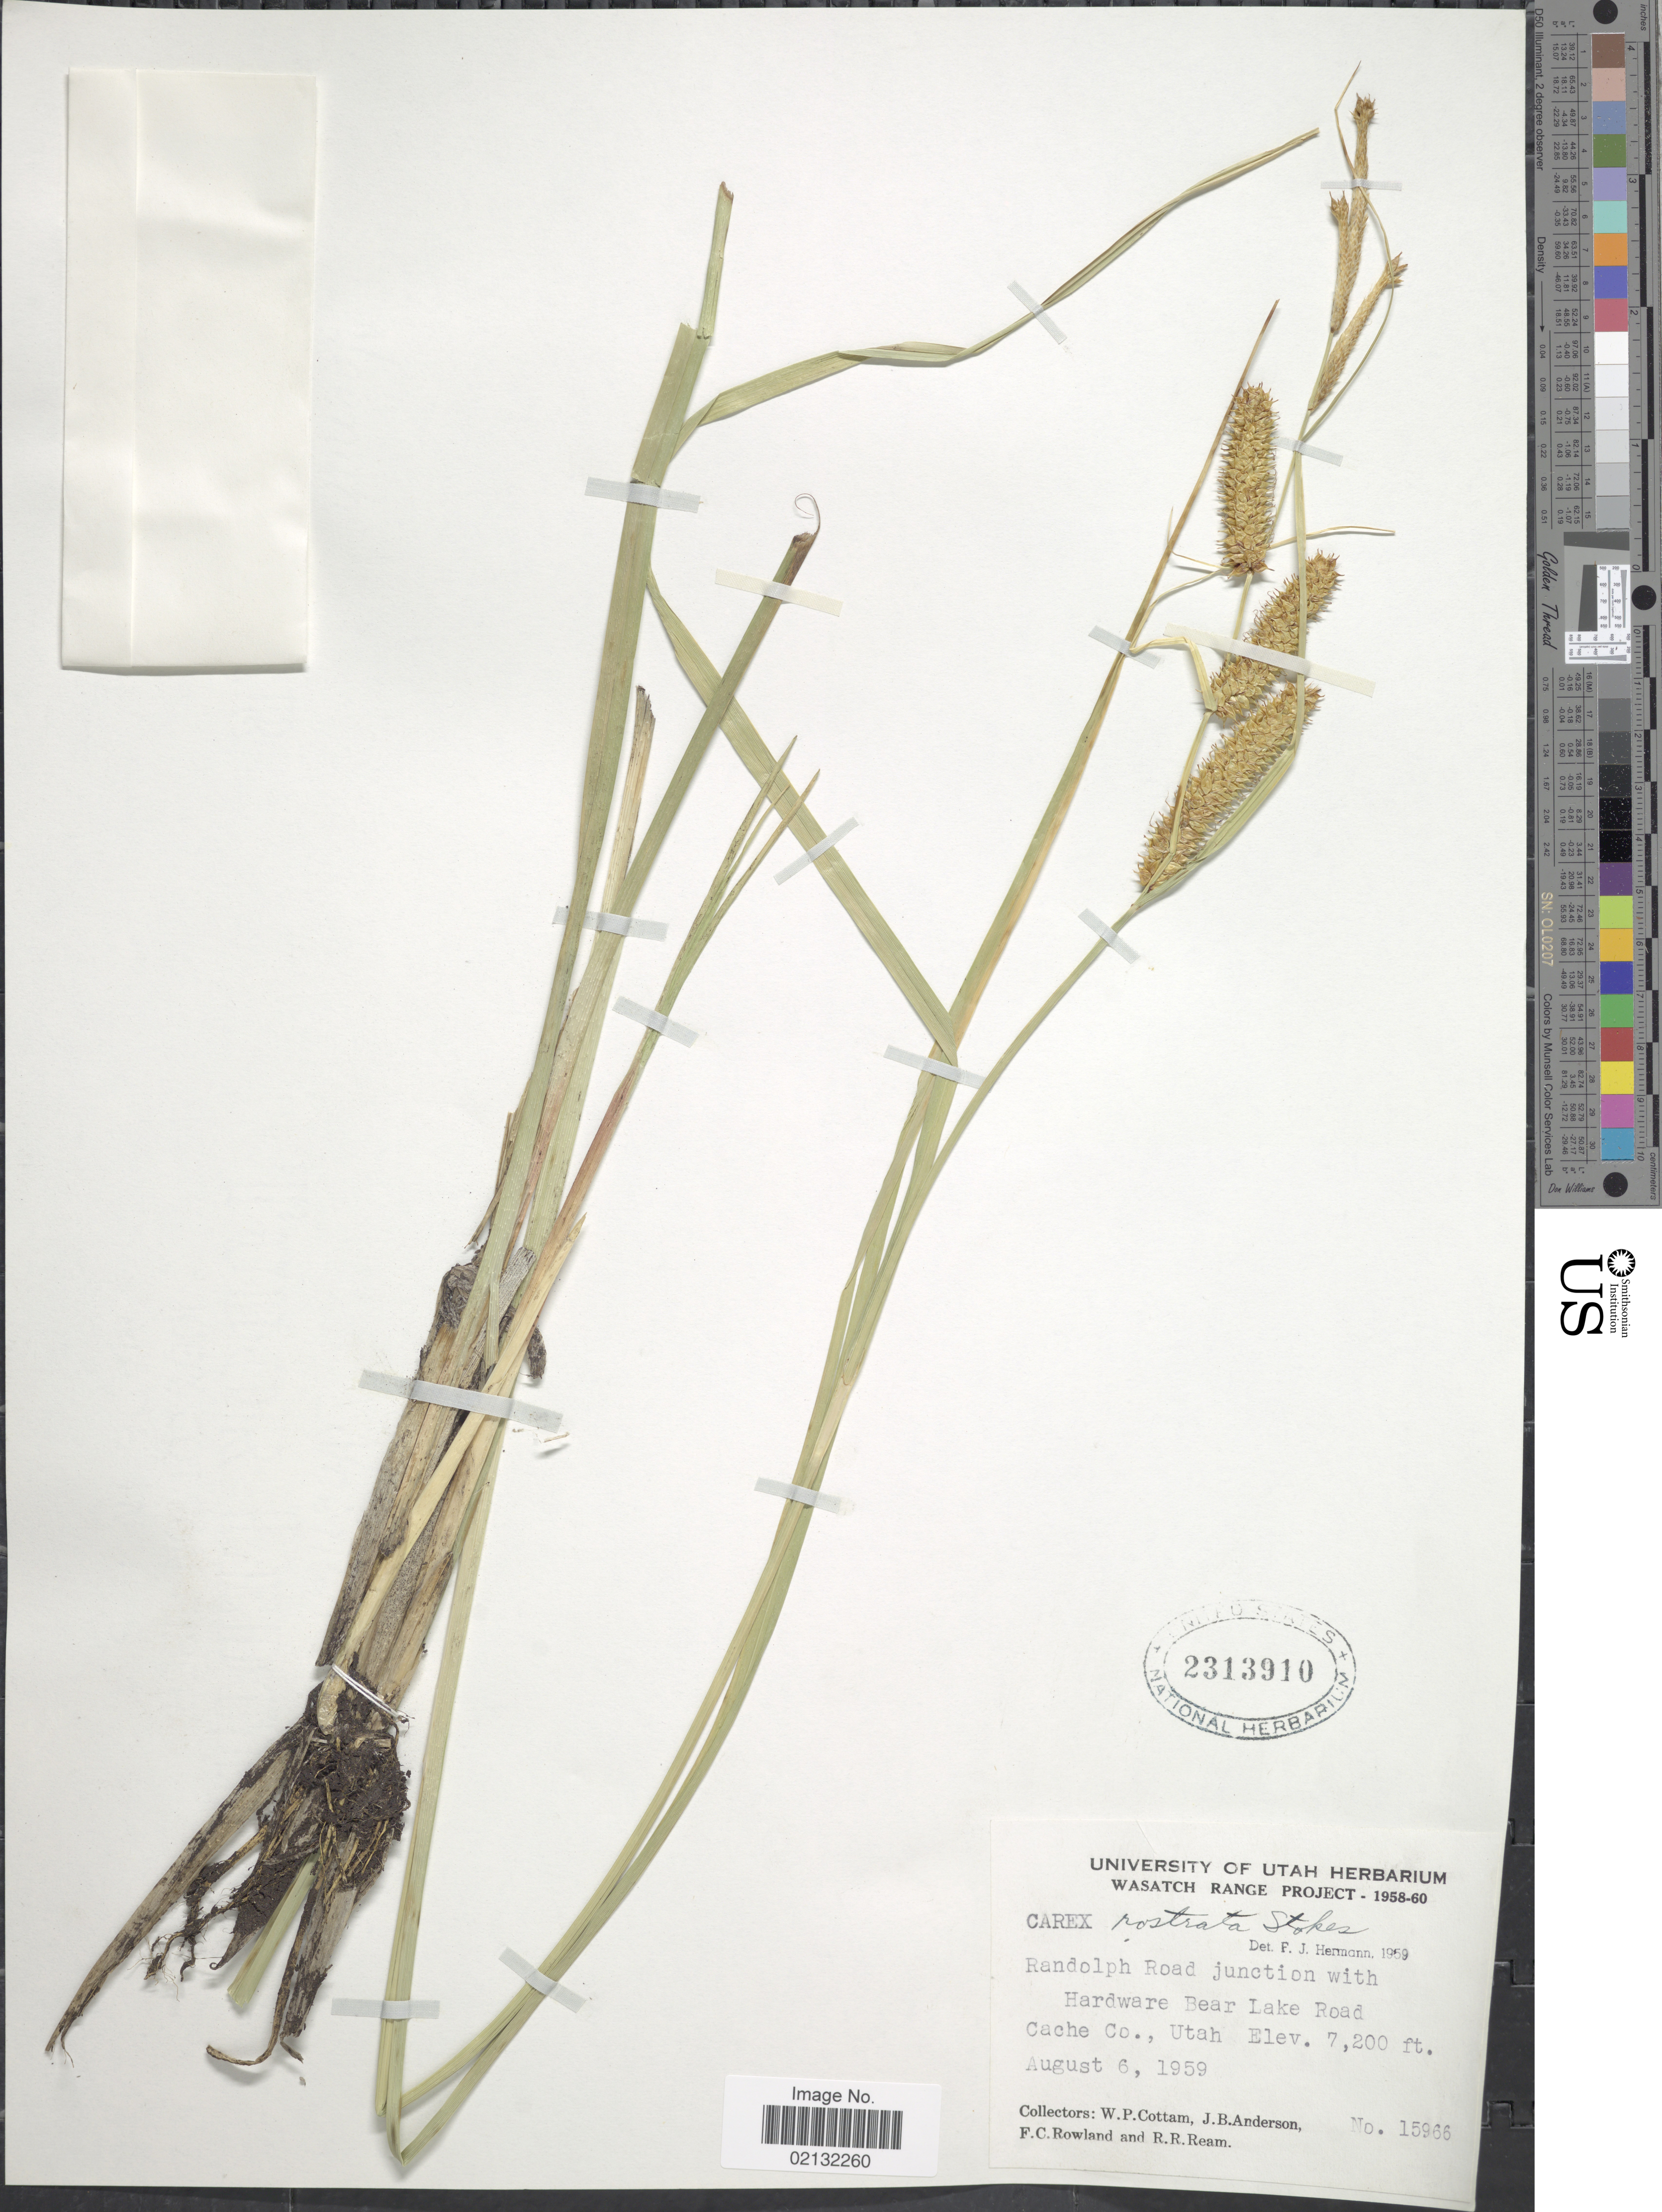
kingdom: Plantae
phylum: Tracheophyta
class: Liliopsida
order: Poales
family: Cyperaceae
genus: Carex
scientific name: Carex rostrata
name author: Stokes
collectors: W. Cottam, J. B. Anderson, F. Rowland & R. Ream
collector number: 15966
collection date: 1959-08-06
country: United States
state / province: Utah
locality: Randolph Road junction with Hardware Bear Lake Road, Cache Co.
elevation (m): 2195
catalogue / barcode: US 2313910